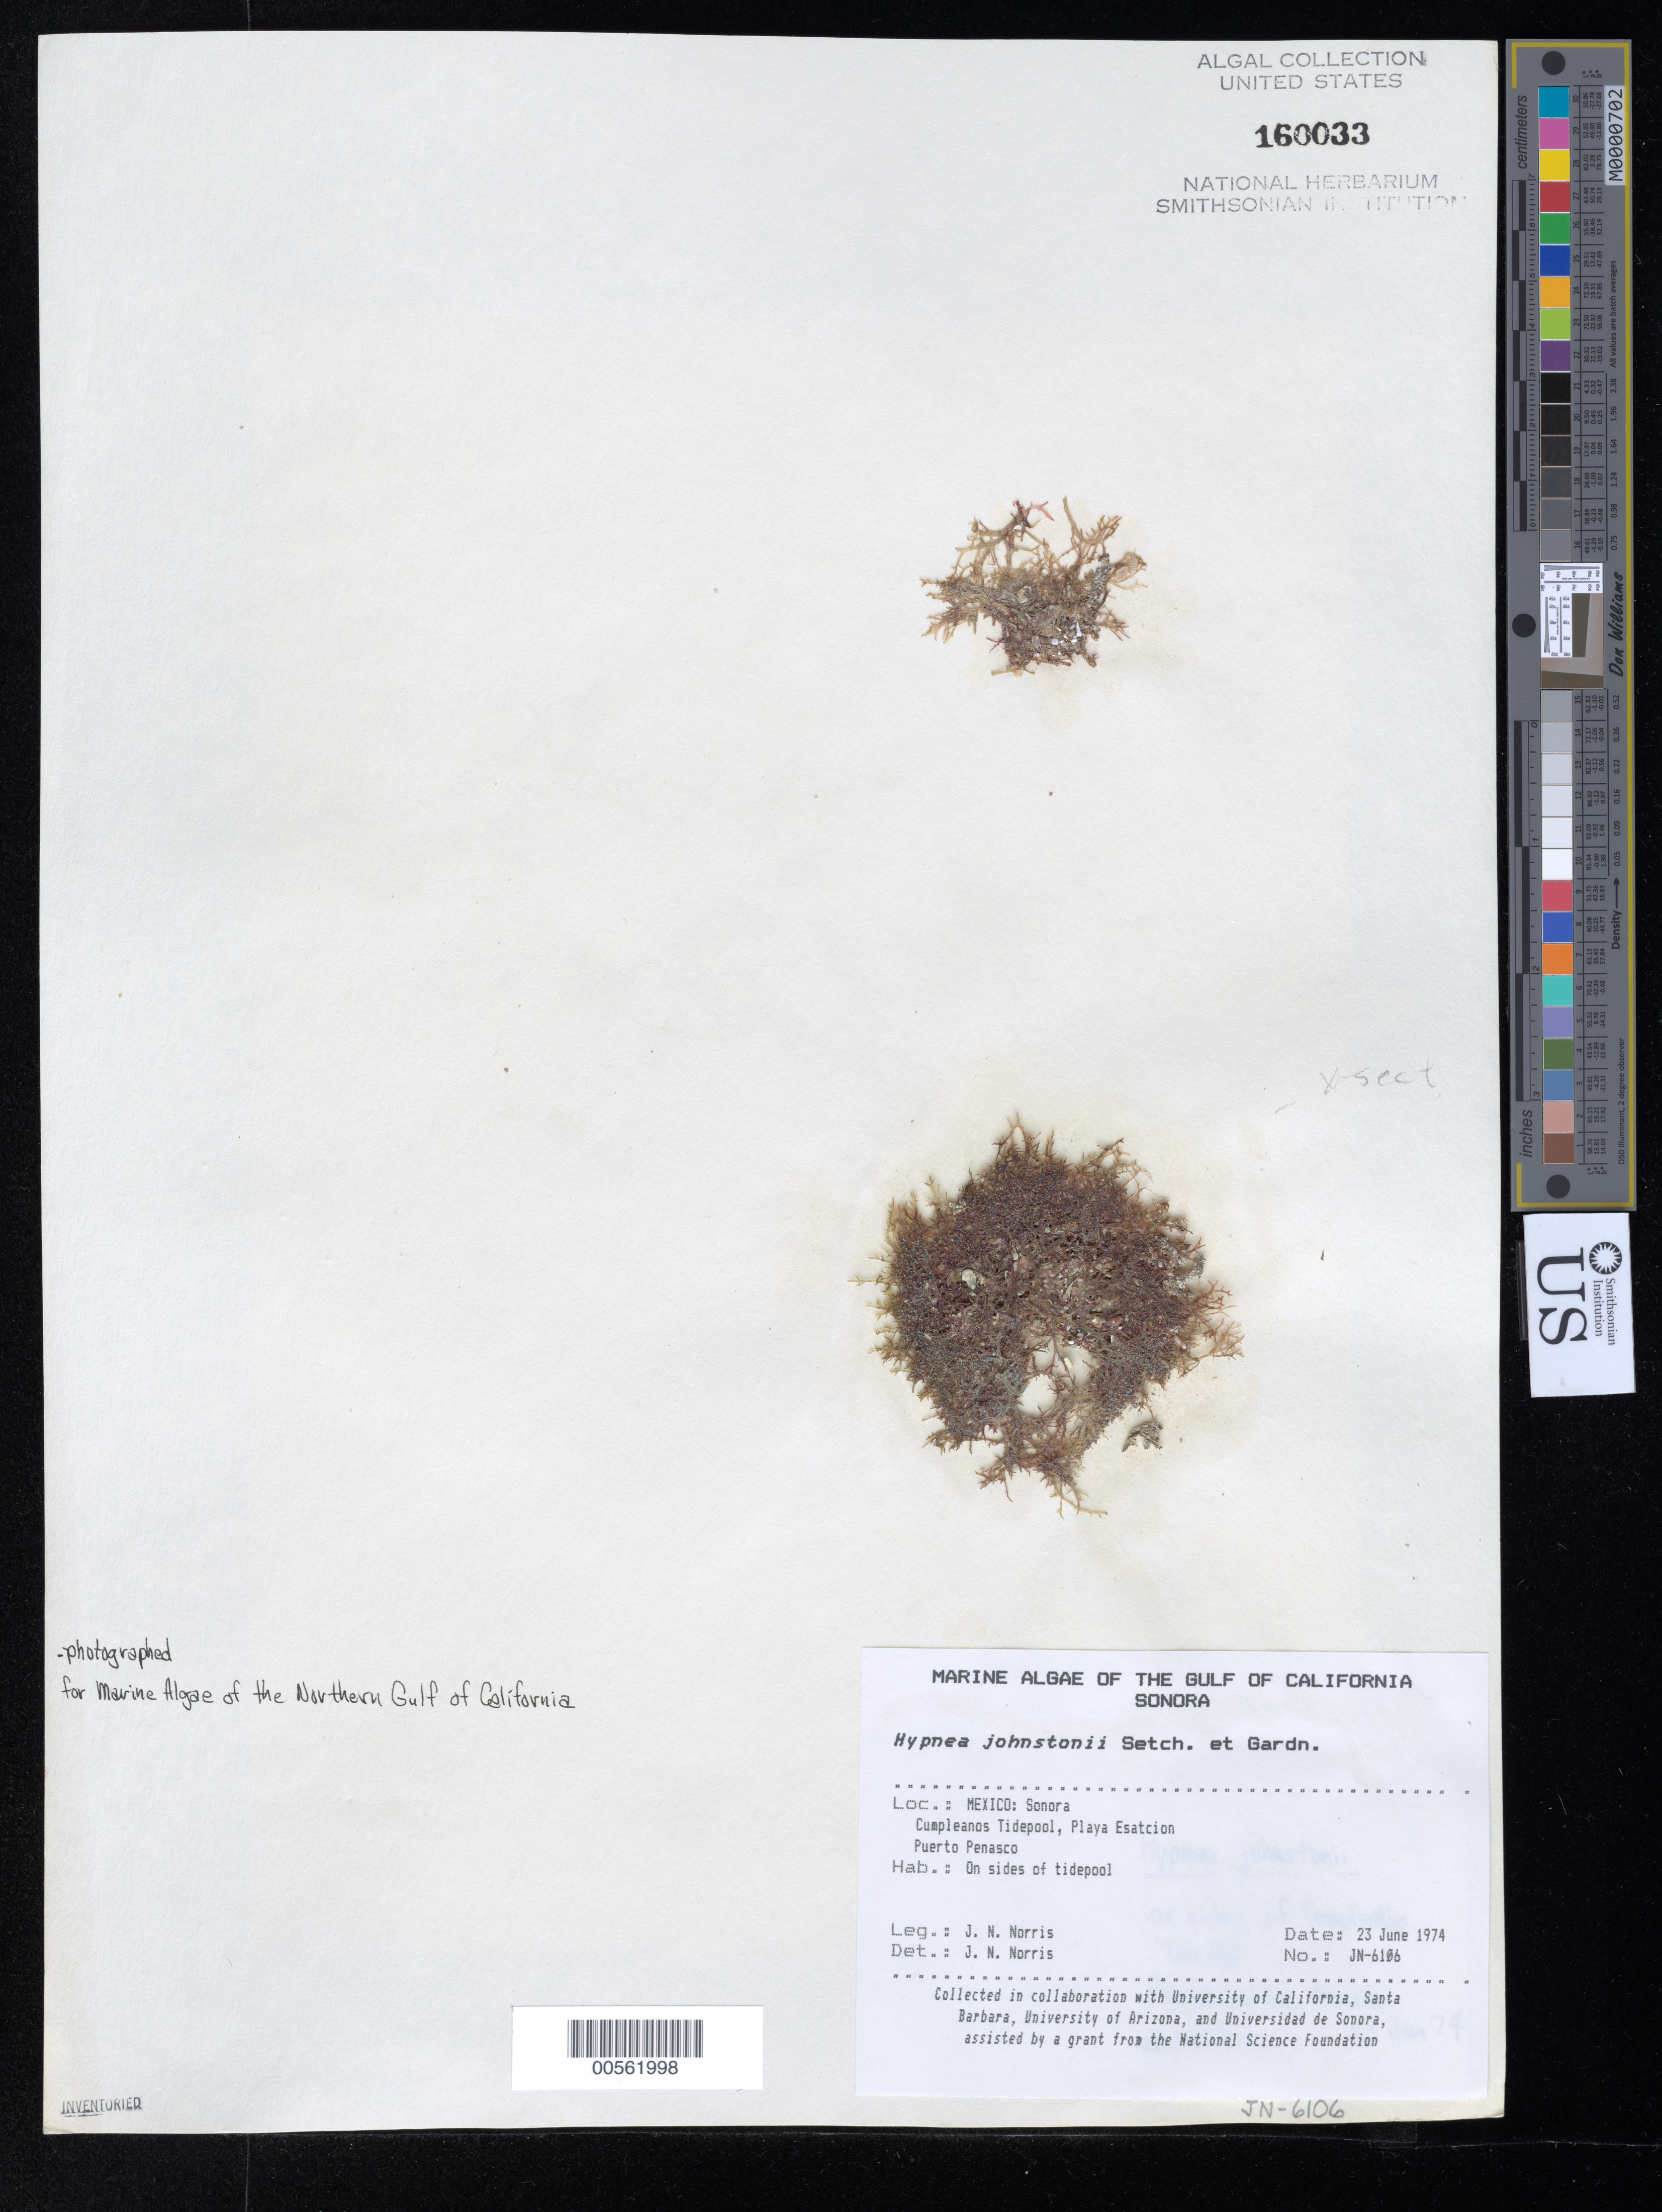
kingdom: Plantae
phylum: Rhodophyta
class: Florideophyceae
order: Gigartinales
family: Cystocloniaceae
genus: Hypnea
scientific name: Hypnea johnstonii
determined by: Norris, James N.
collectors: J. N. Norris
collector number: JN-6106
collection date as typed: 23 Jun 1974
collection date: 1974-06-23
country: Mexico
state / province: Sonora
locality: Playa Estacion, Puerto Penasco, Cumpleanos Tide Pool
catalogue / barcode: US 160033